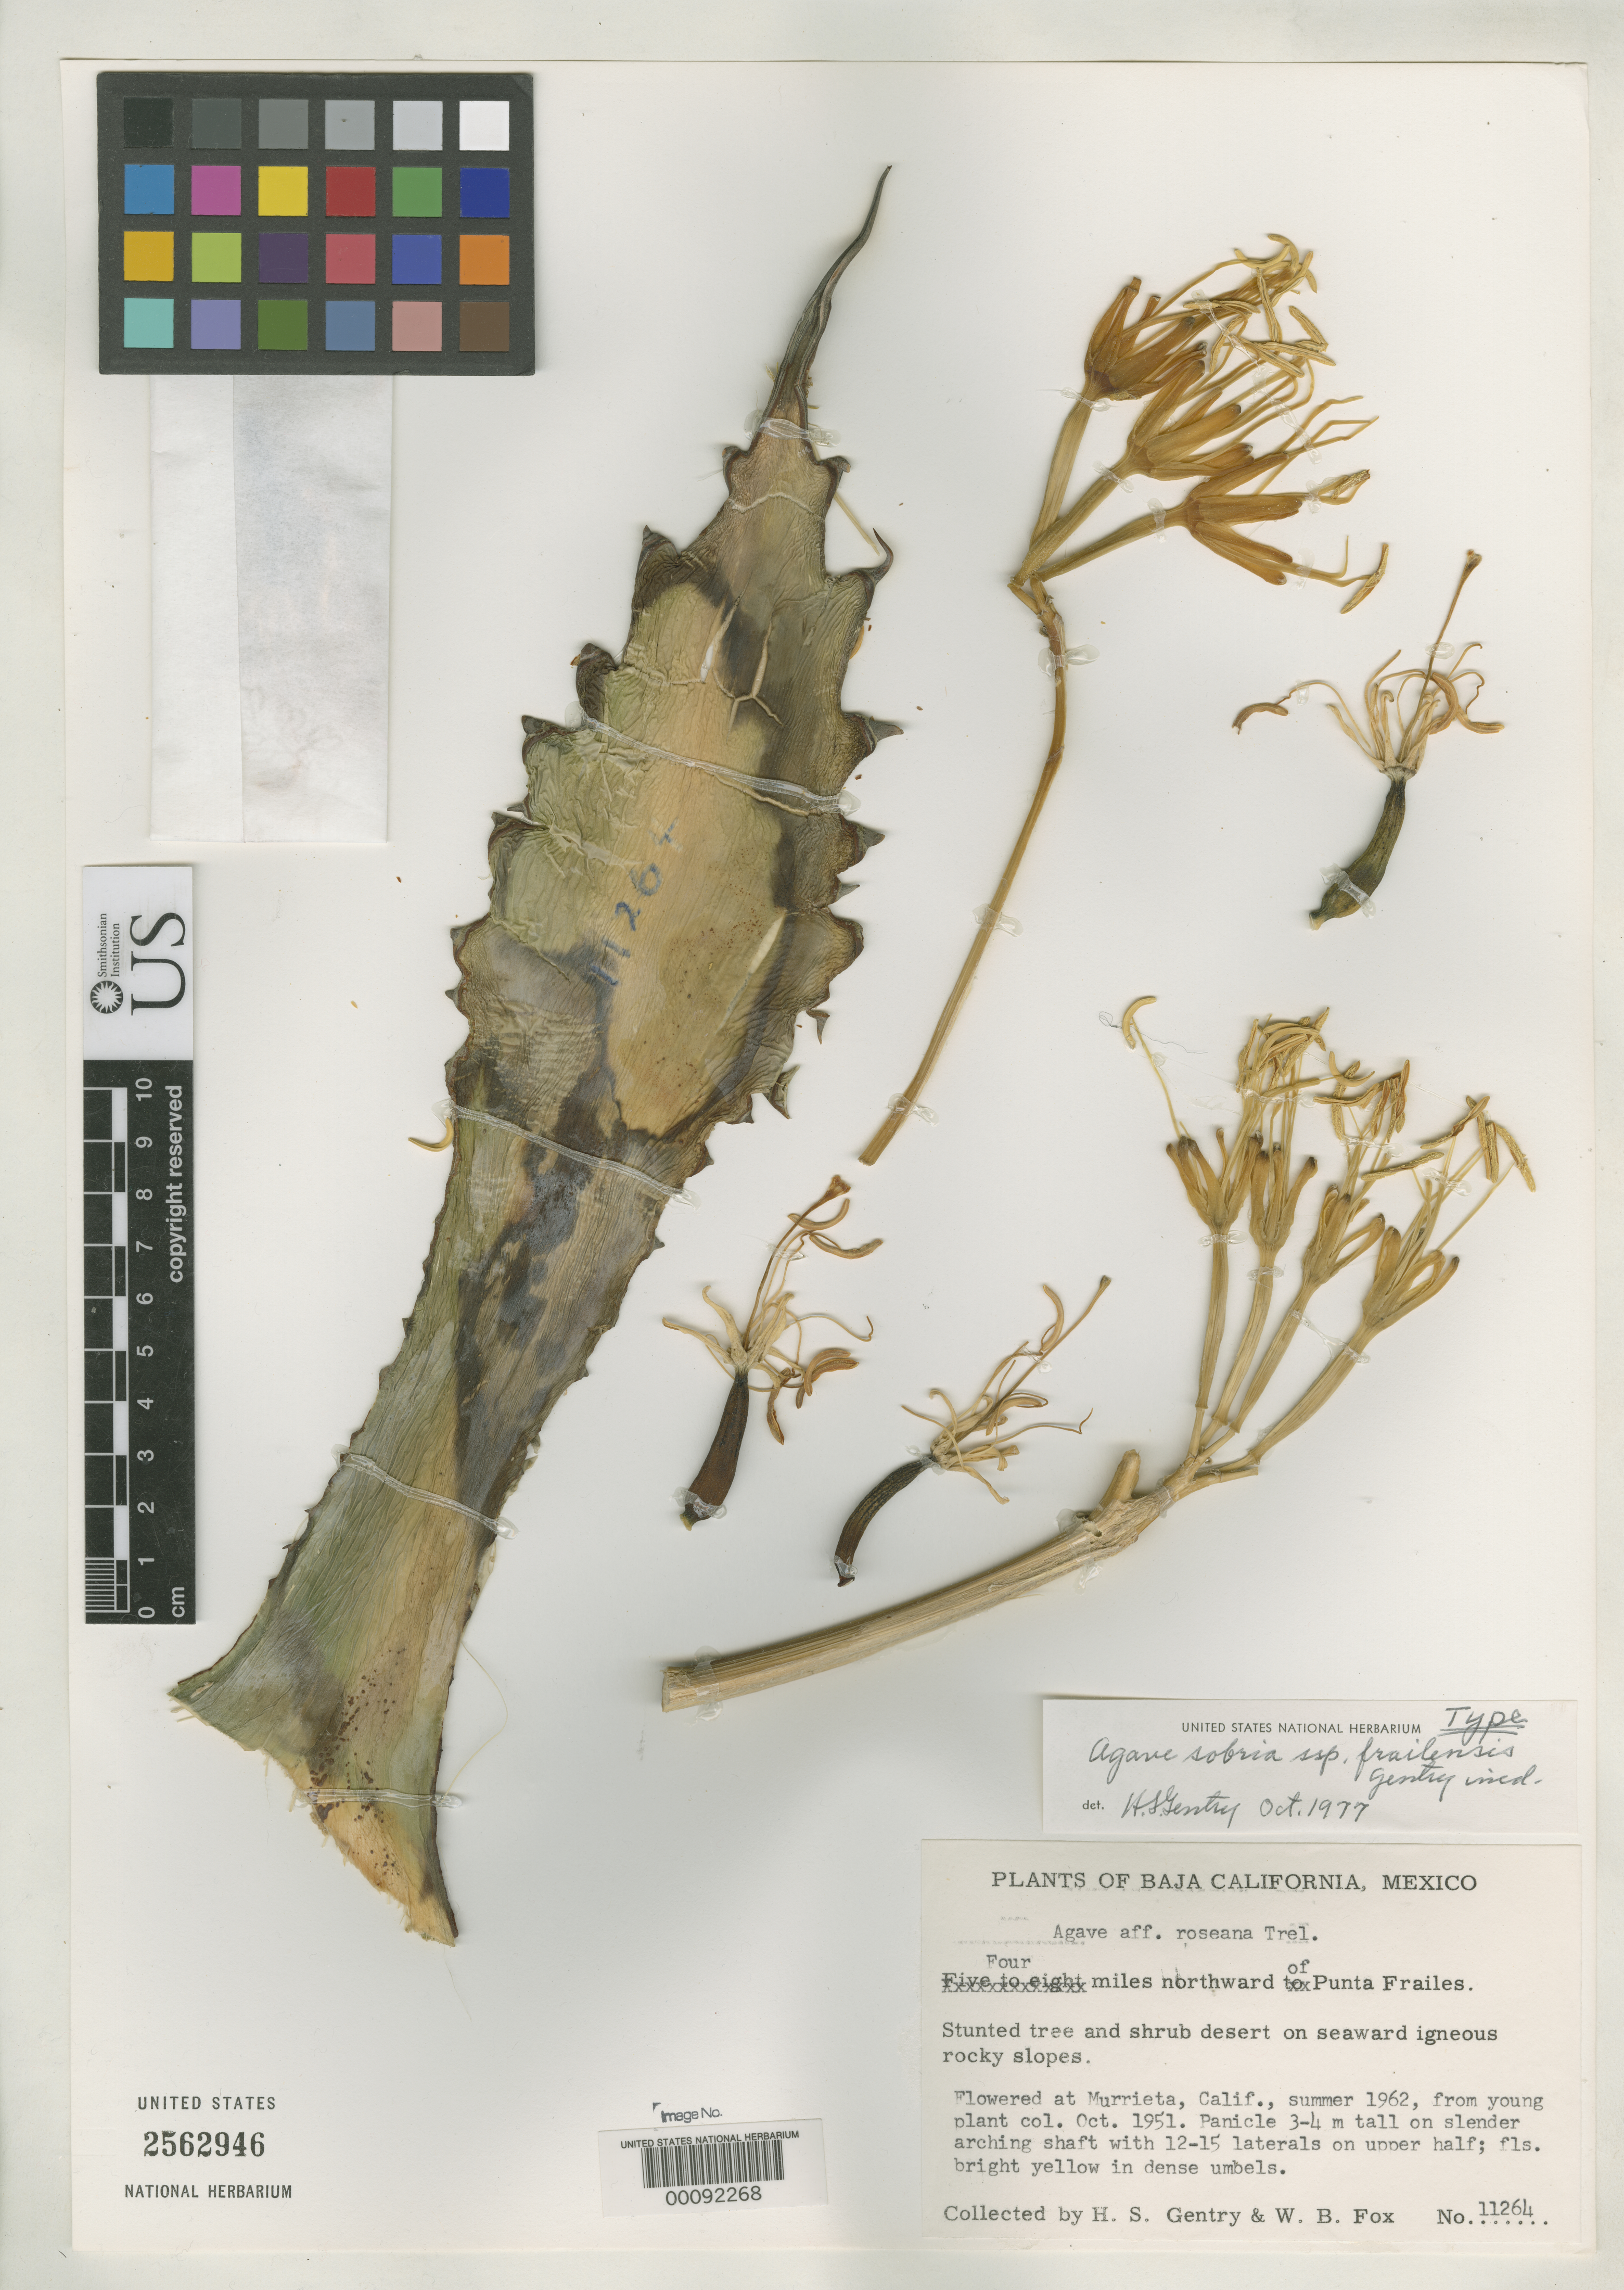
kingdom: Plantae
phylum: Tracheophyta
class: Liliopsida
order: Asparagales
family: Asparagaceae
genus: Agave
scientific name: Agave sobria subsp. frailensis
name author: Gentry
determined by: Gentry, H. S.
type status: Holotype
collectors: H. S. Gentry & W. B. Fox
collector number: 11264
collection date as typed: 07 Oct 1951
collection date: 1951-10-07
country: Mexico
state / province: Baja California Sur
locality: Baja California, 4 mi northward of Punta Frailes.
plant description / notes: Flowered at Murrieta, California, summer of 1962. Protologue cites collectors [of original collection] as Gentry & Cech.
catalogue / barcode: US 2562946